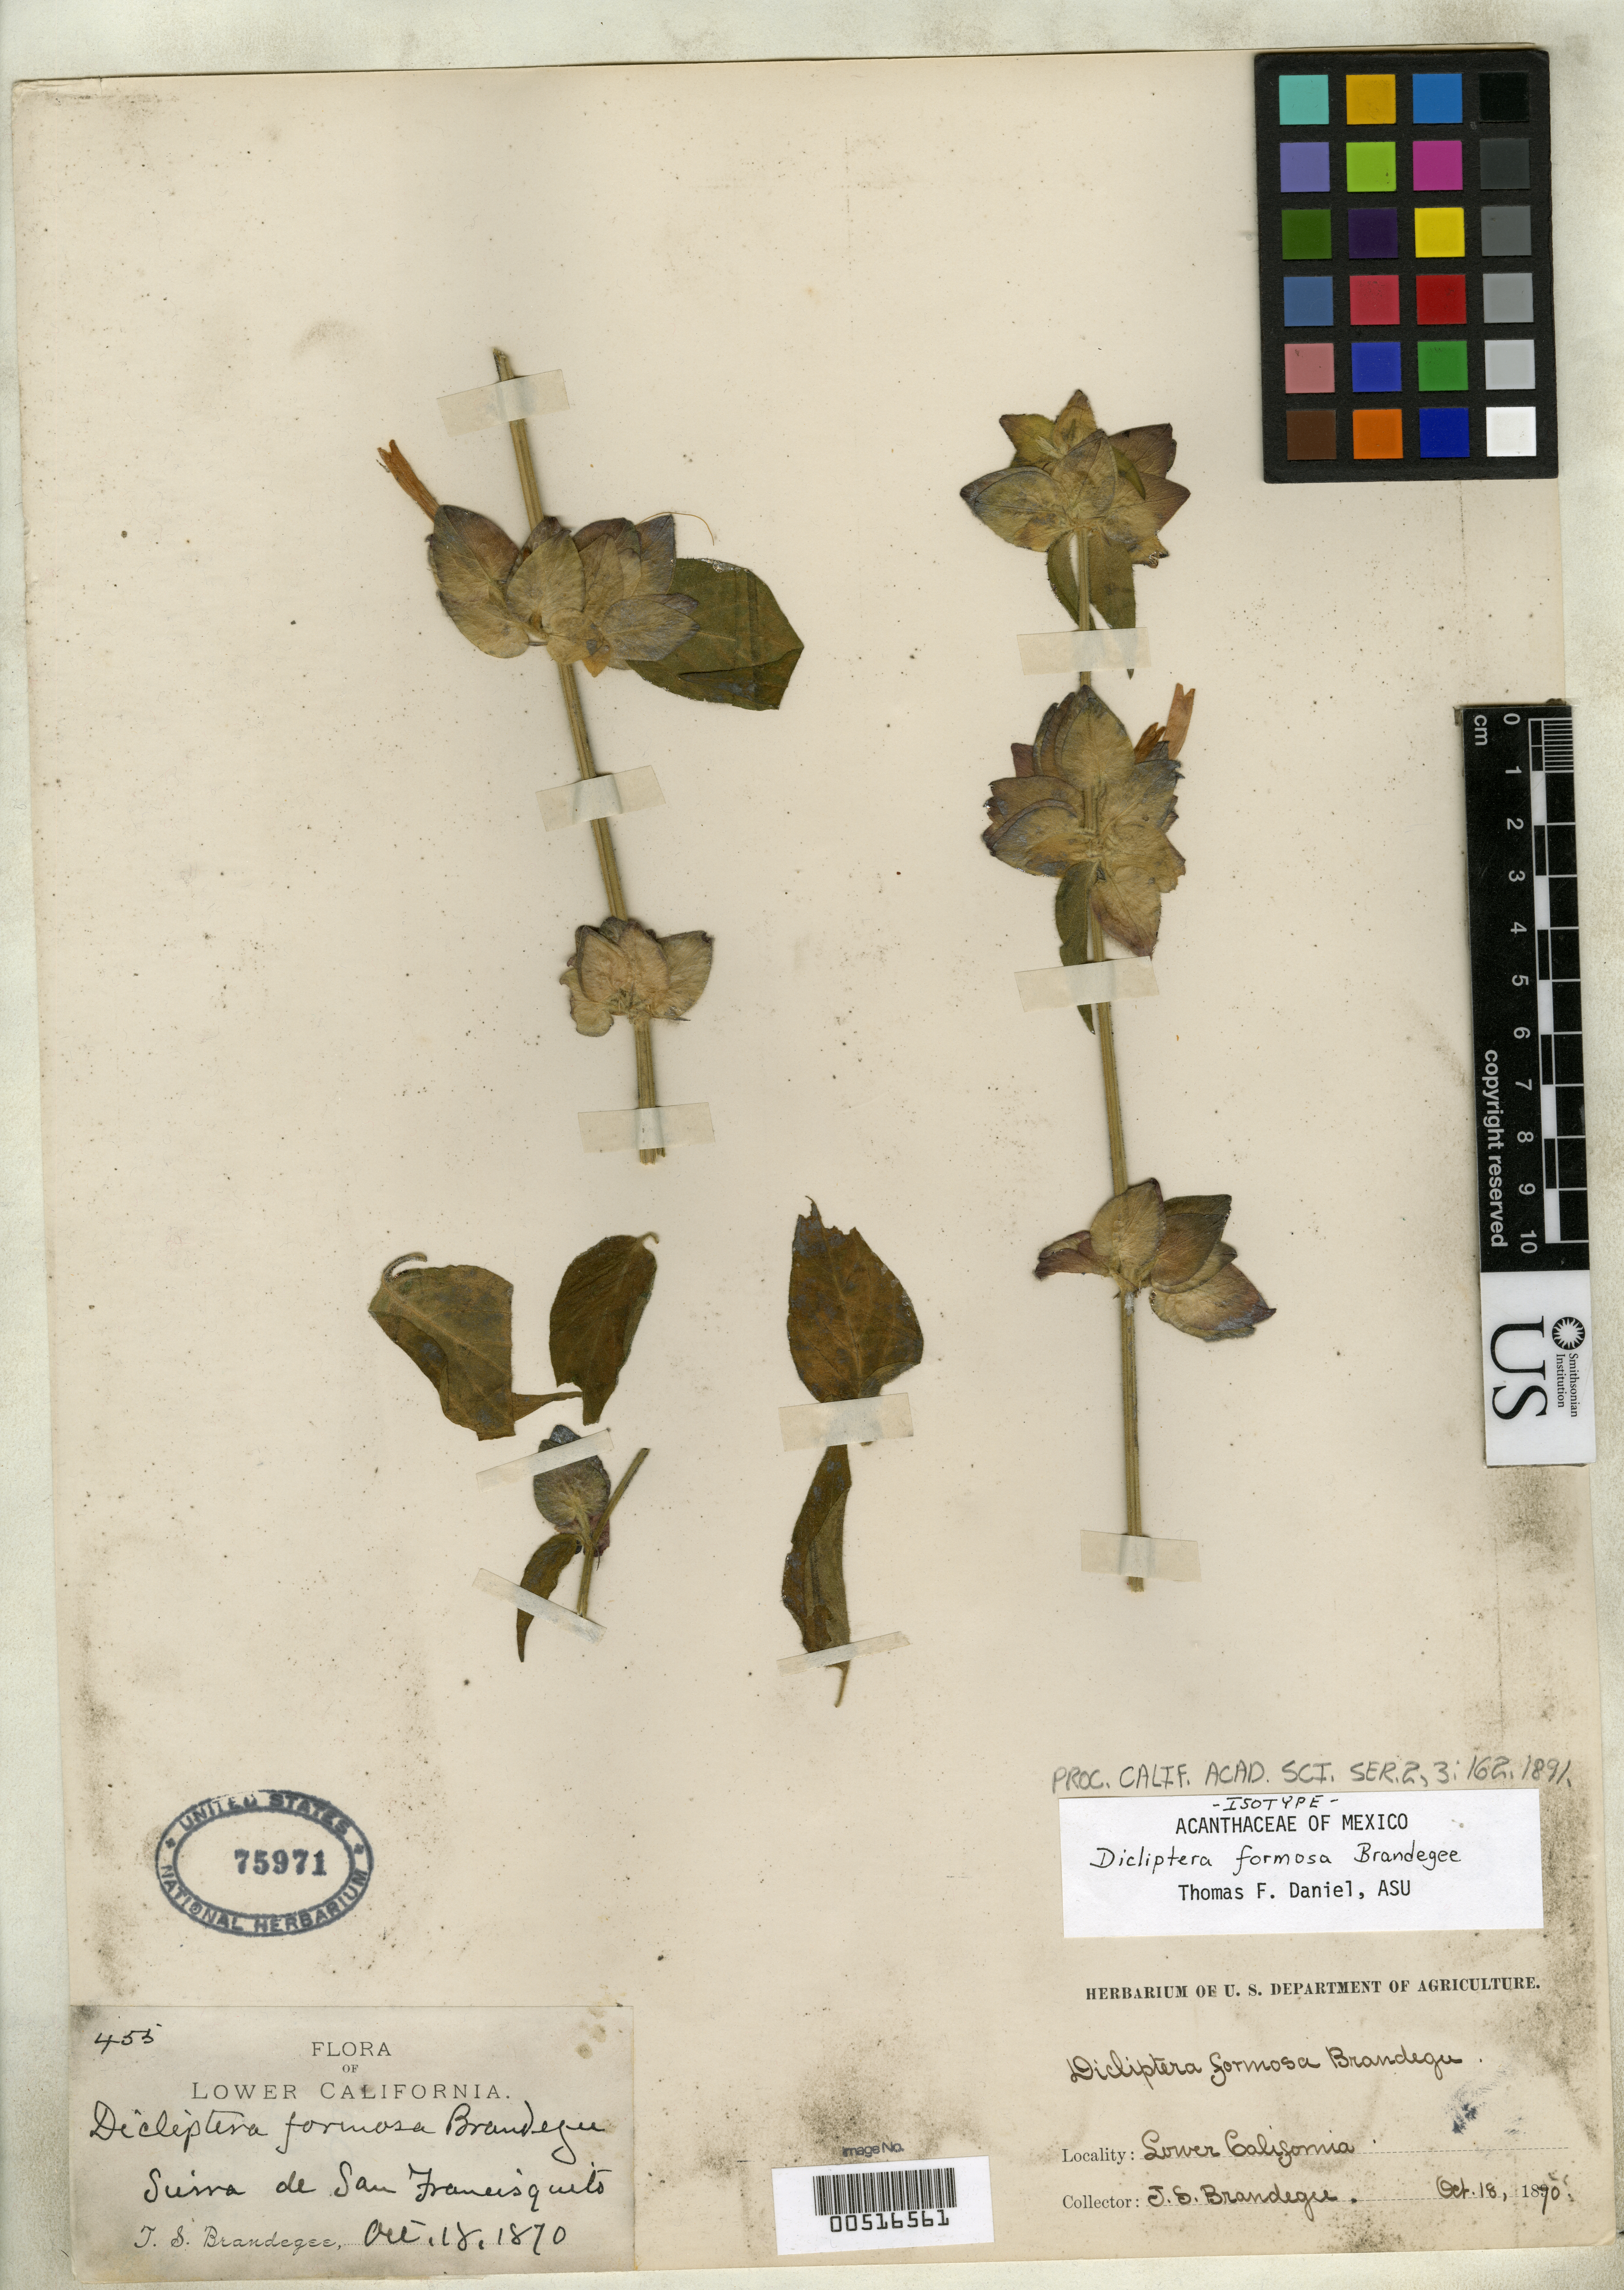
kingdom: Plantae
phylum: Tracheophyta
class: Magnoliopsida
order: Lamiales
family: Acanthaceae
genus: Dicliptera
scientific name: Dicliptera formosa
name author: Brandegee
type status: Isotype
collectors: T. S. Brandegee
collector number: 455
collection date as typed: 18 Oct 1870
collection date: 1870-10-18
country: Mexico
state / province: Baja California Sur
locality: Sierra de San Francisquito.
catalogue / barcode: US 75971